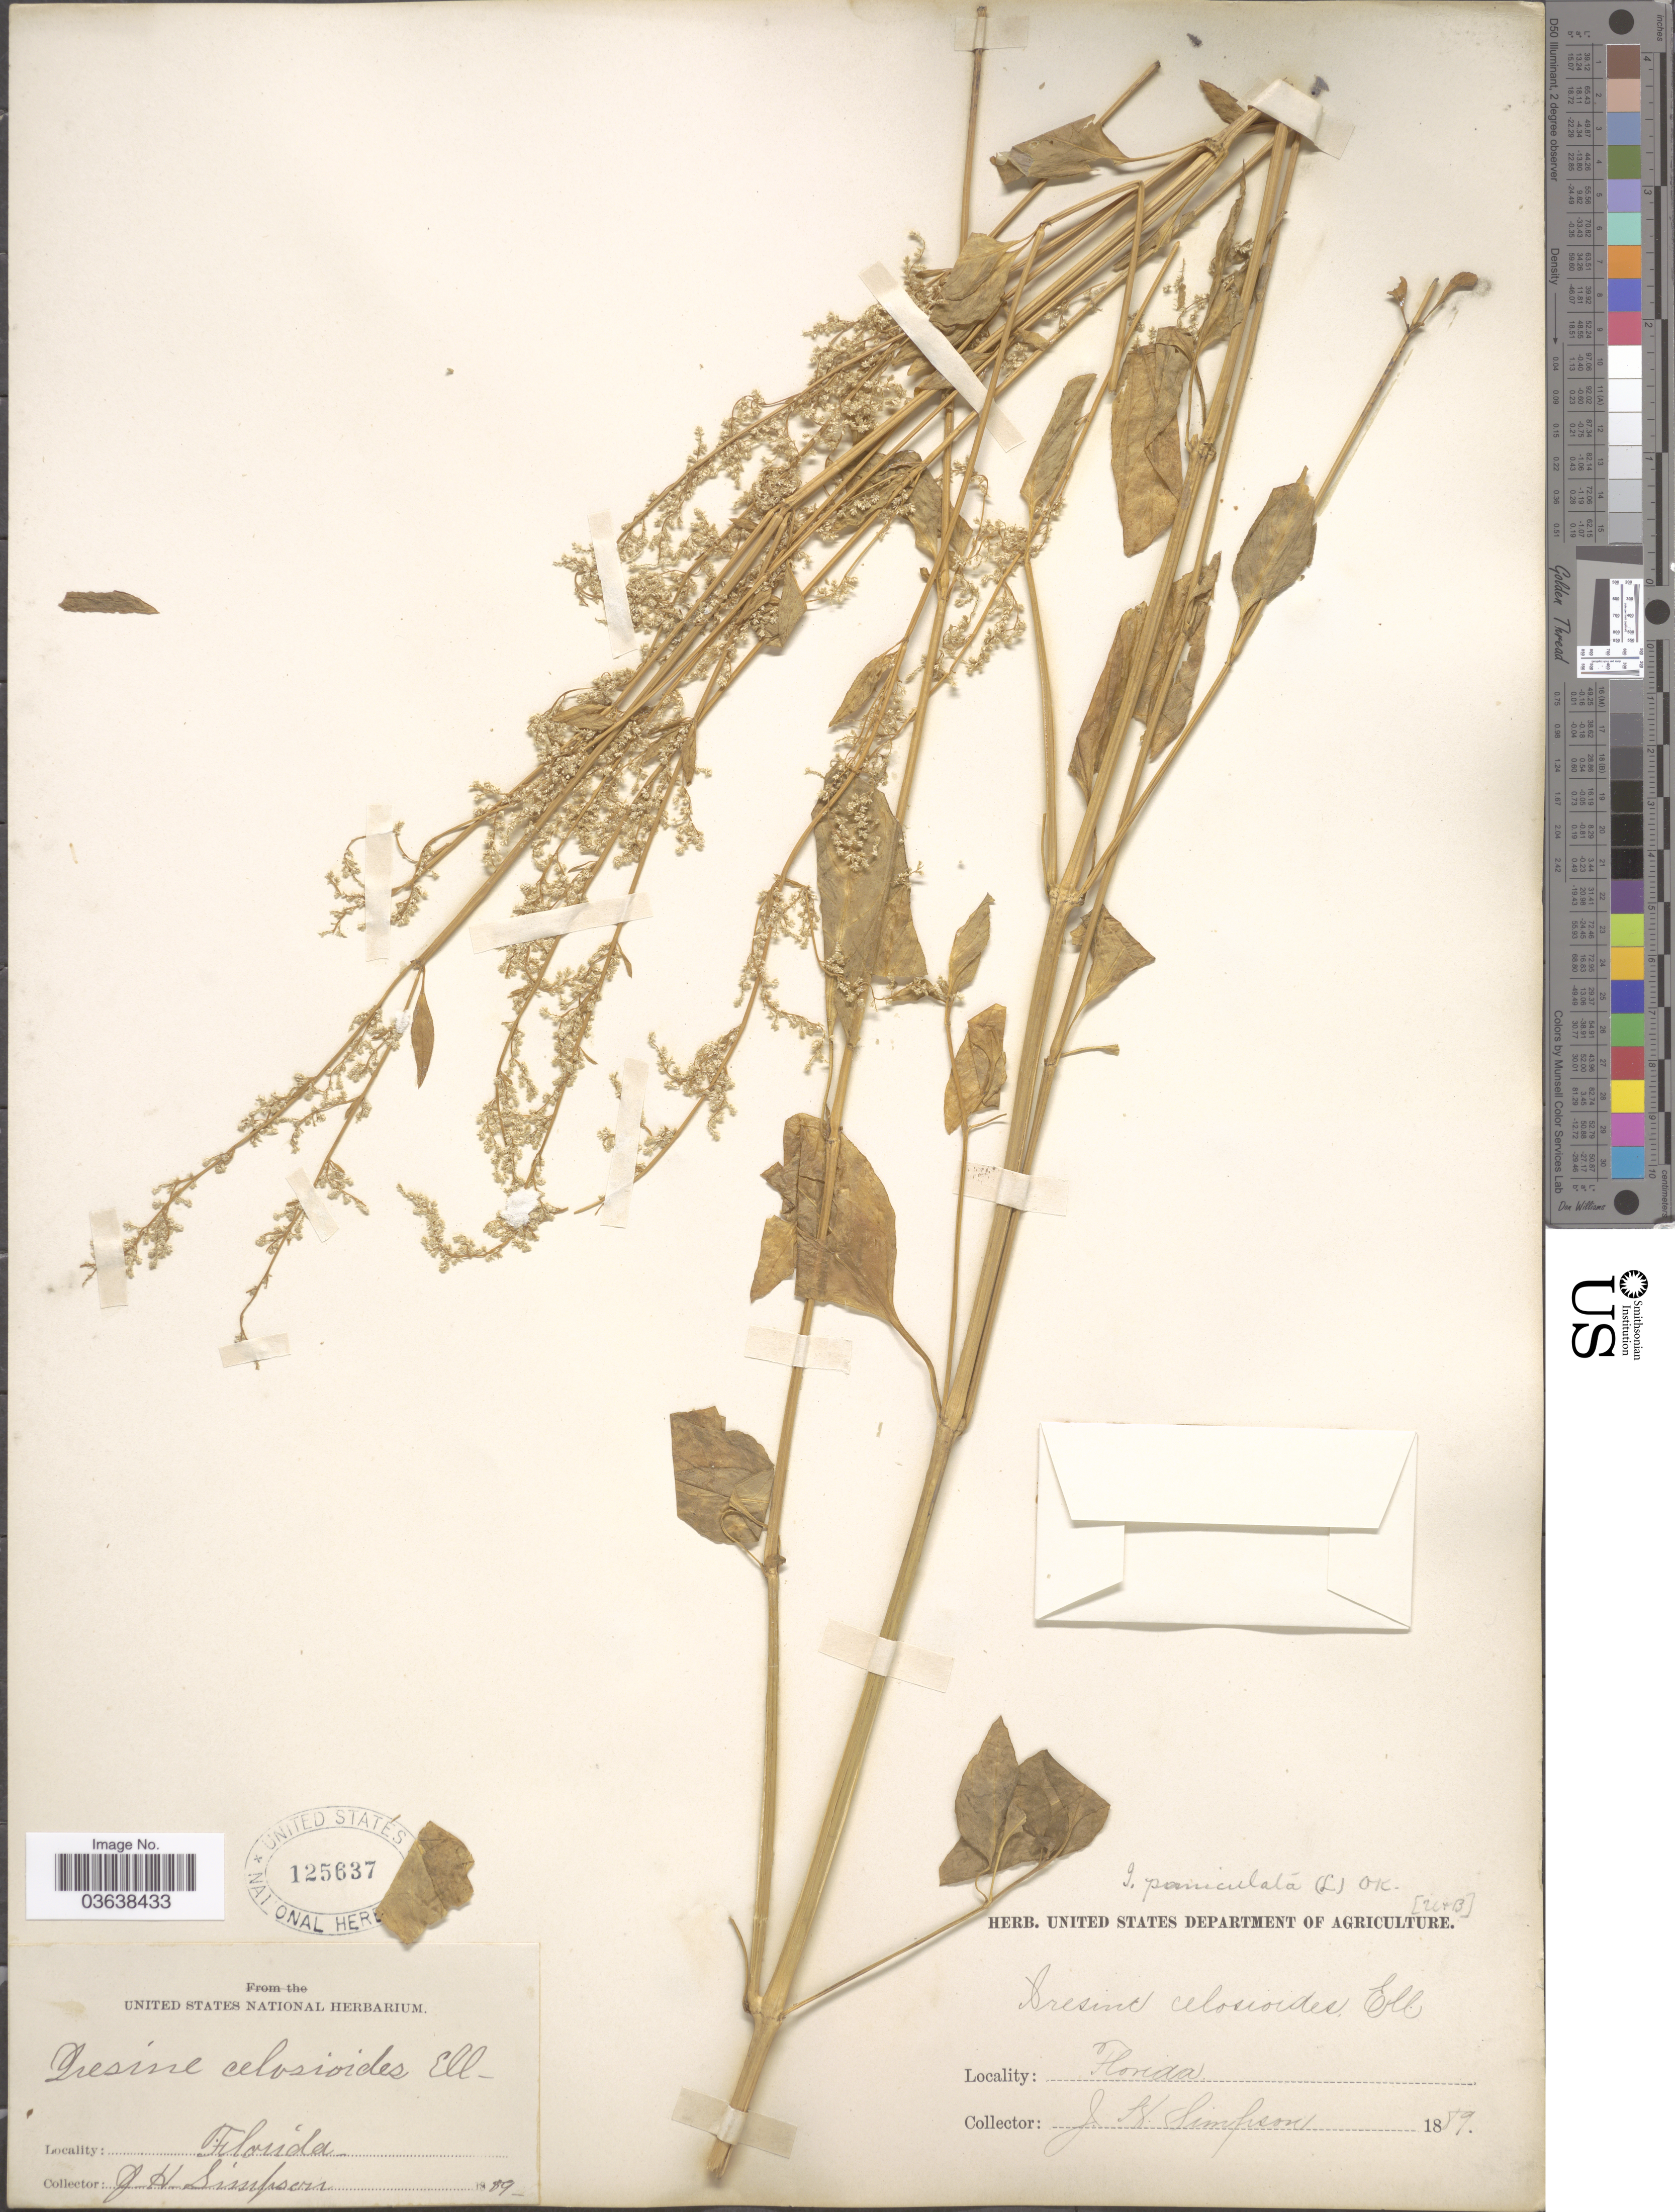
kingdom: Plantae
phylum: Tracheophyta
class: Magnoliopsida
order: Caryophyllales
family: Amaranthaceae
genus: Iresine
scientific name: Iresine celosia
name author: L.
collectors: J. H. Simpson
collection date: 1889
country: United States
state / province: Florida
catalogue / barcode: US 125637